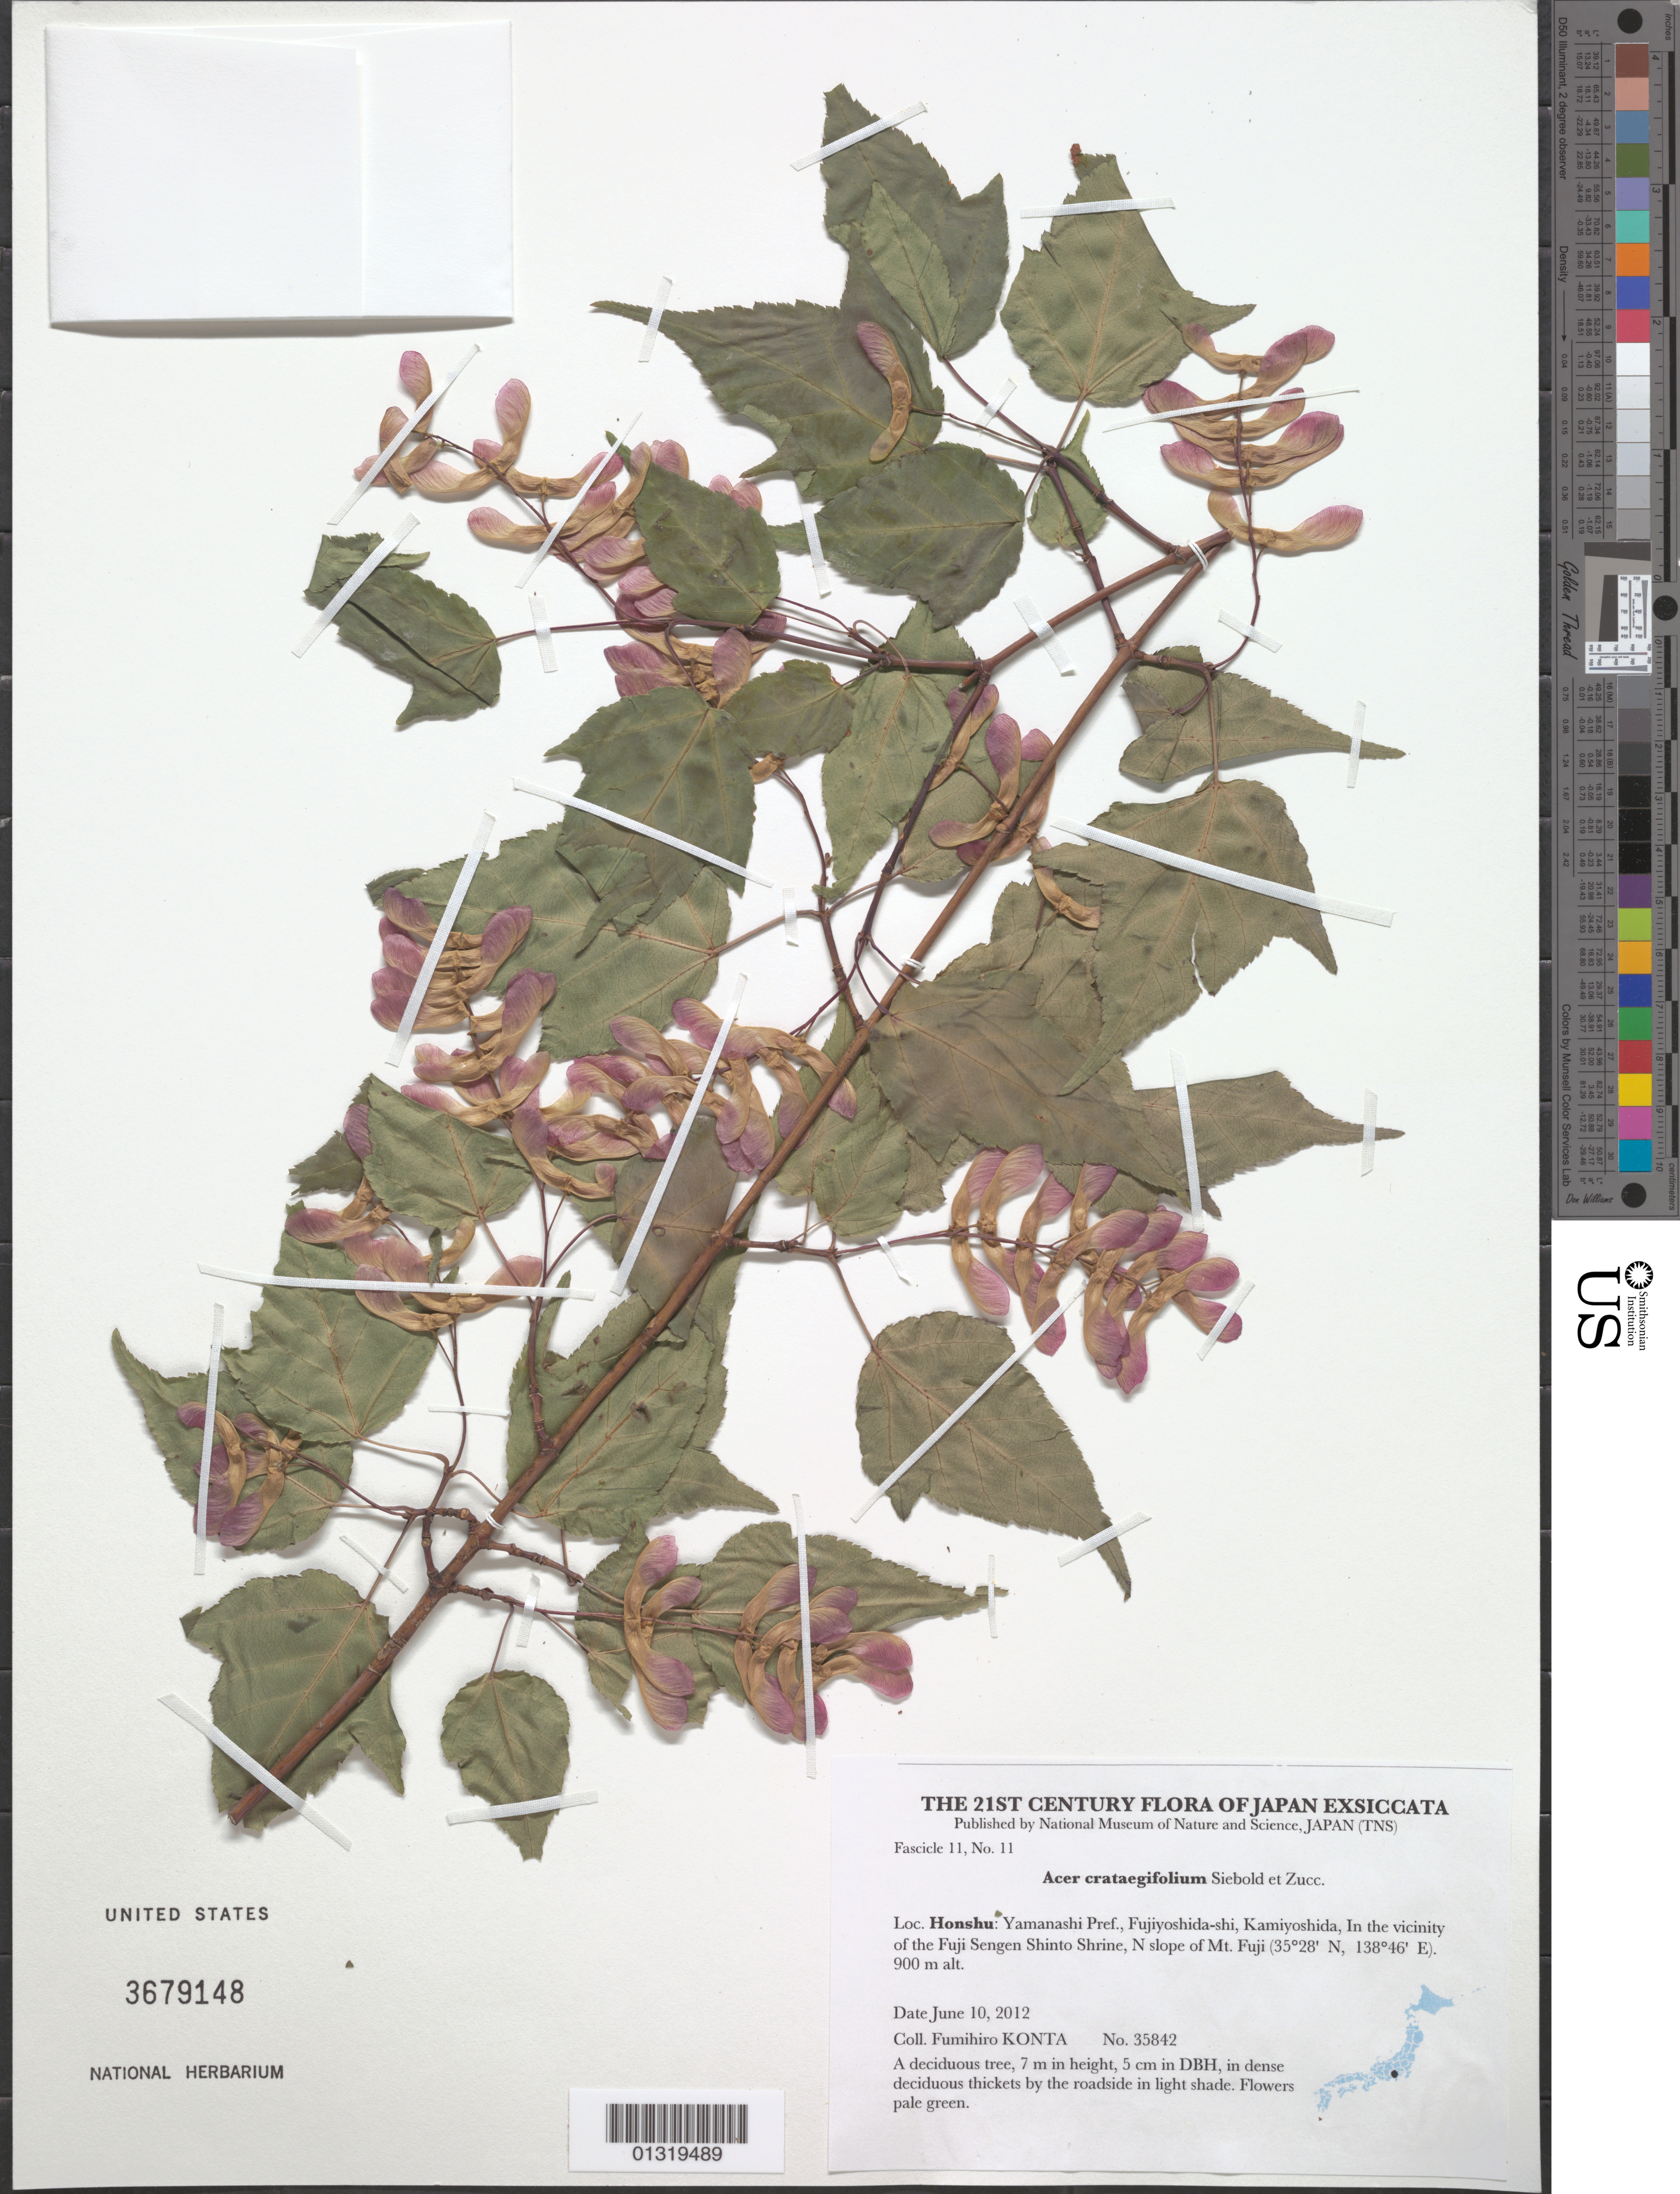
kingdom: Plantae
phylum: Tracheophyta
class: Magnoliopsida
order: Sapindales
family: Sapindaceae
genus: Acer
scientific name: Acer crataegifolium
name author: Siebold & Zucc.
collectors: F. Konta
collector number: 35842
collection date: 2012-06-10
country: Japan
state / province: Yamanasi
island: Honshu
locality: Yamanashi Pref., Fujiyoshida-shi, Kamiyoshida, In the vicinity of the Fuji Sengen Shinto Shrine, N slope of Mt. Fuji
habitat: In dense deciduous thickets by the roadside in light shade.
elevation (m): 900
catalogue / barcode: US 3679148